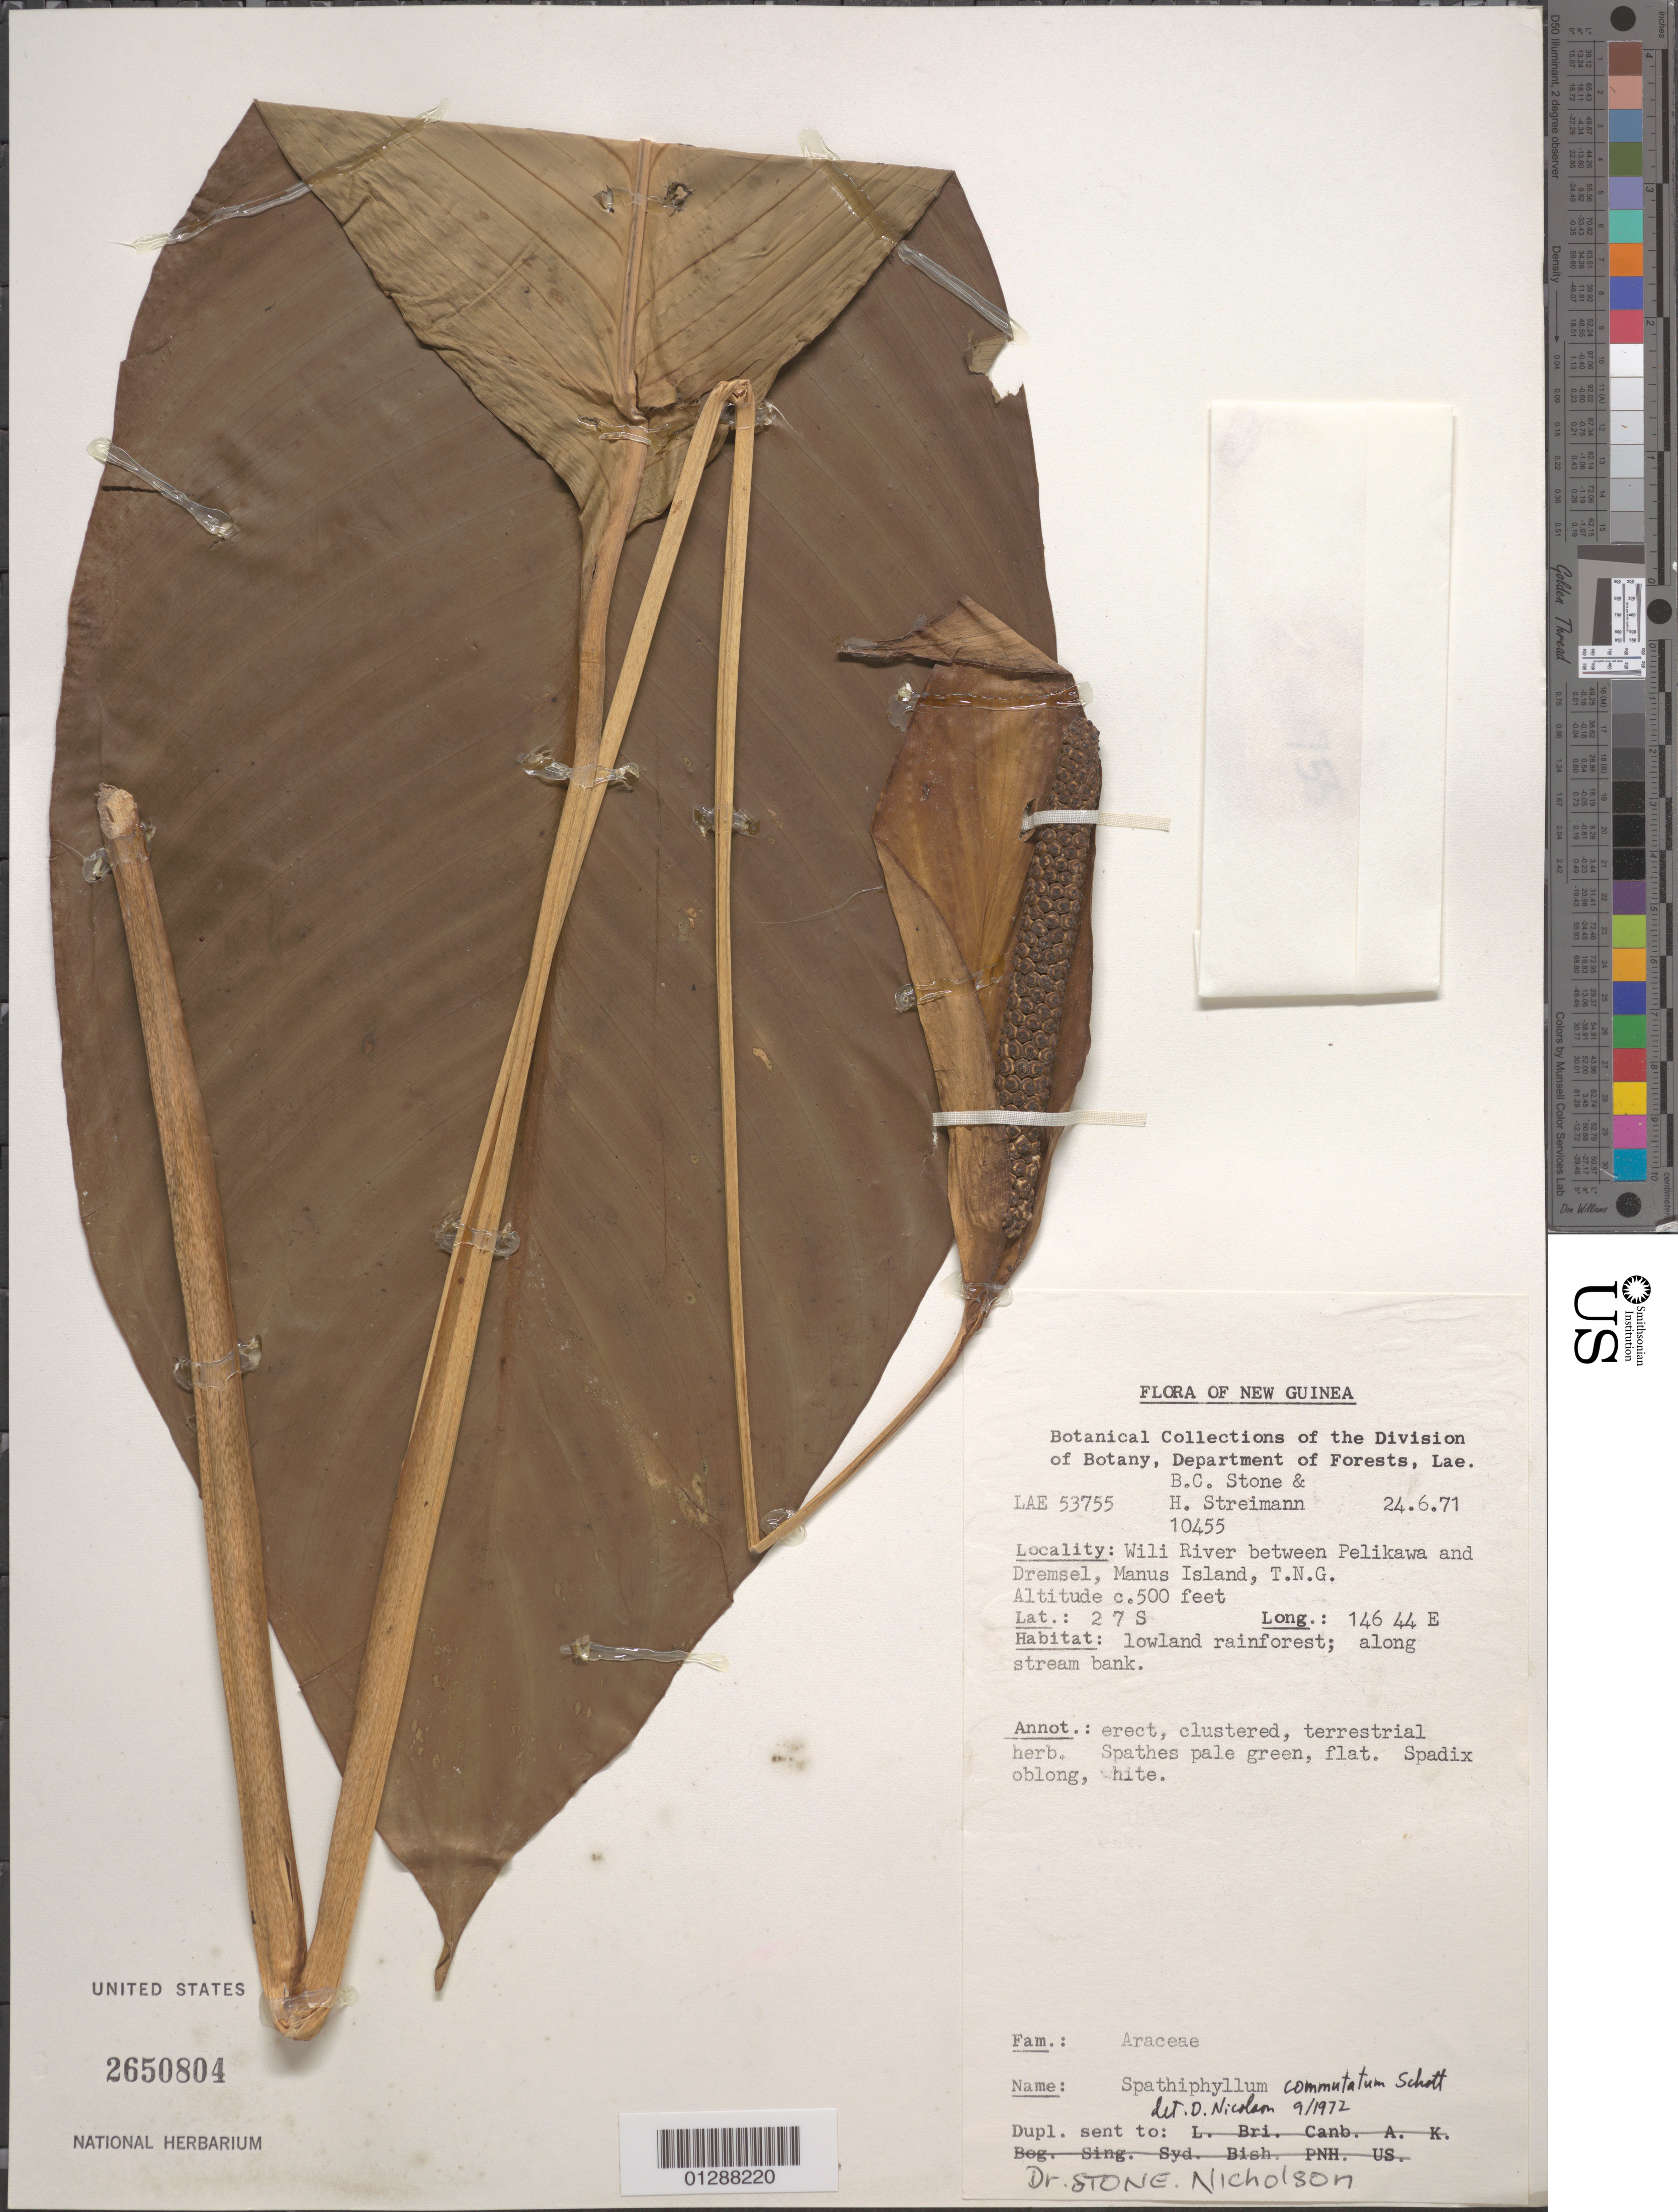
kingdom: Plantae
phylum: Tracheophyta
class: Liliopsida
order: Alismatales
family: Araceae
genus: Spathiphyllum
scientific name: Spathiphyllum commutatum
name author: Schott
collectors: B. C. Stone & H. Streimann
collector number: LAE 53755/10455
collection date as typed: Transcribed d/m/y: 24/6/71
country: Papua New Guinea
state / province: Manus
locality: New Guinea. Wili River between Pelikawa and Dremsel, Manus Island, T.N.G.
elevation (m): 152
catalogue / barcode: US 2650804